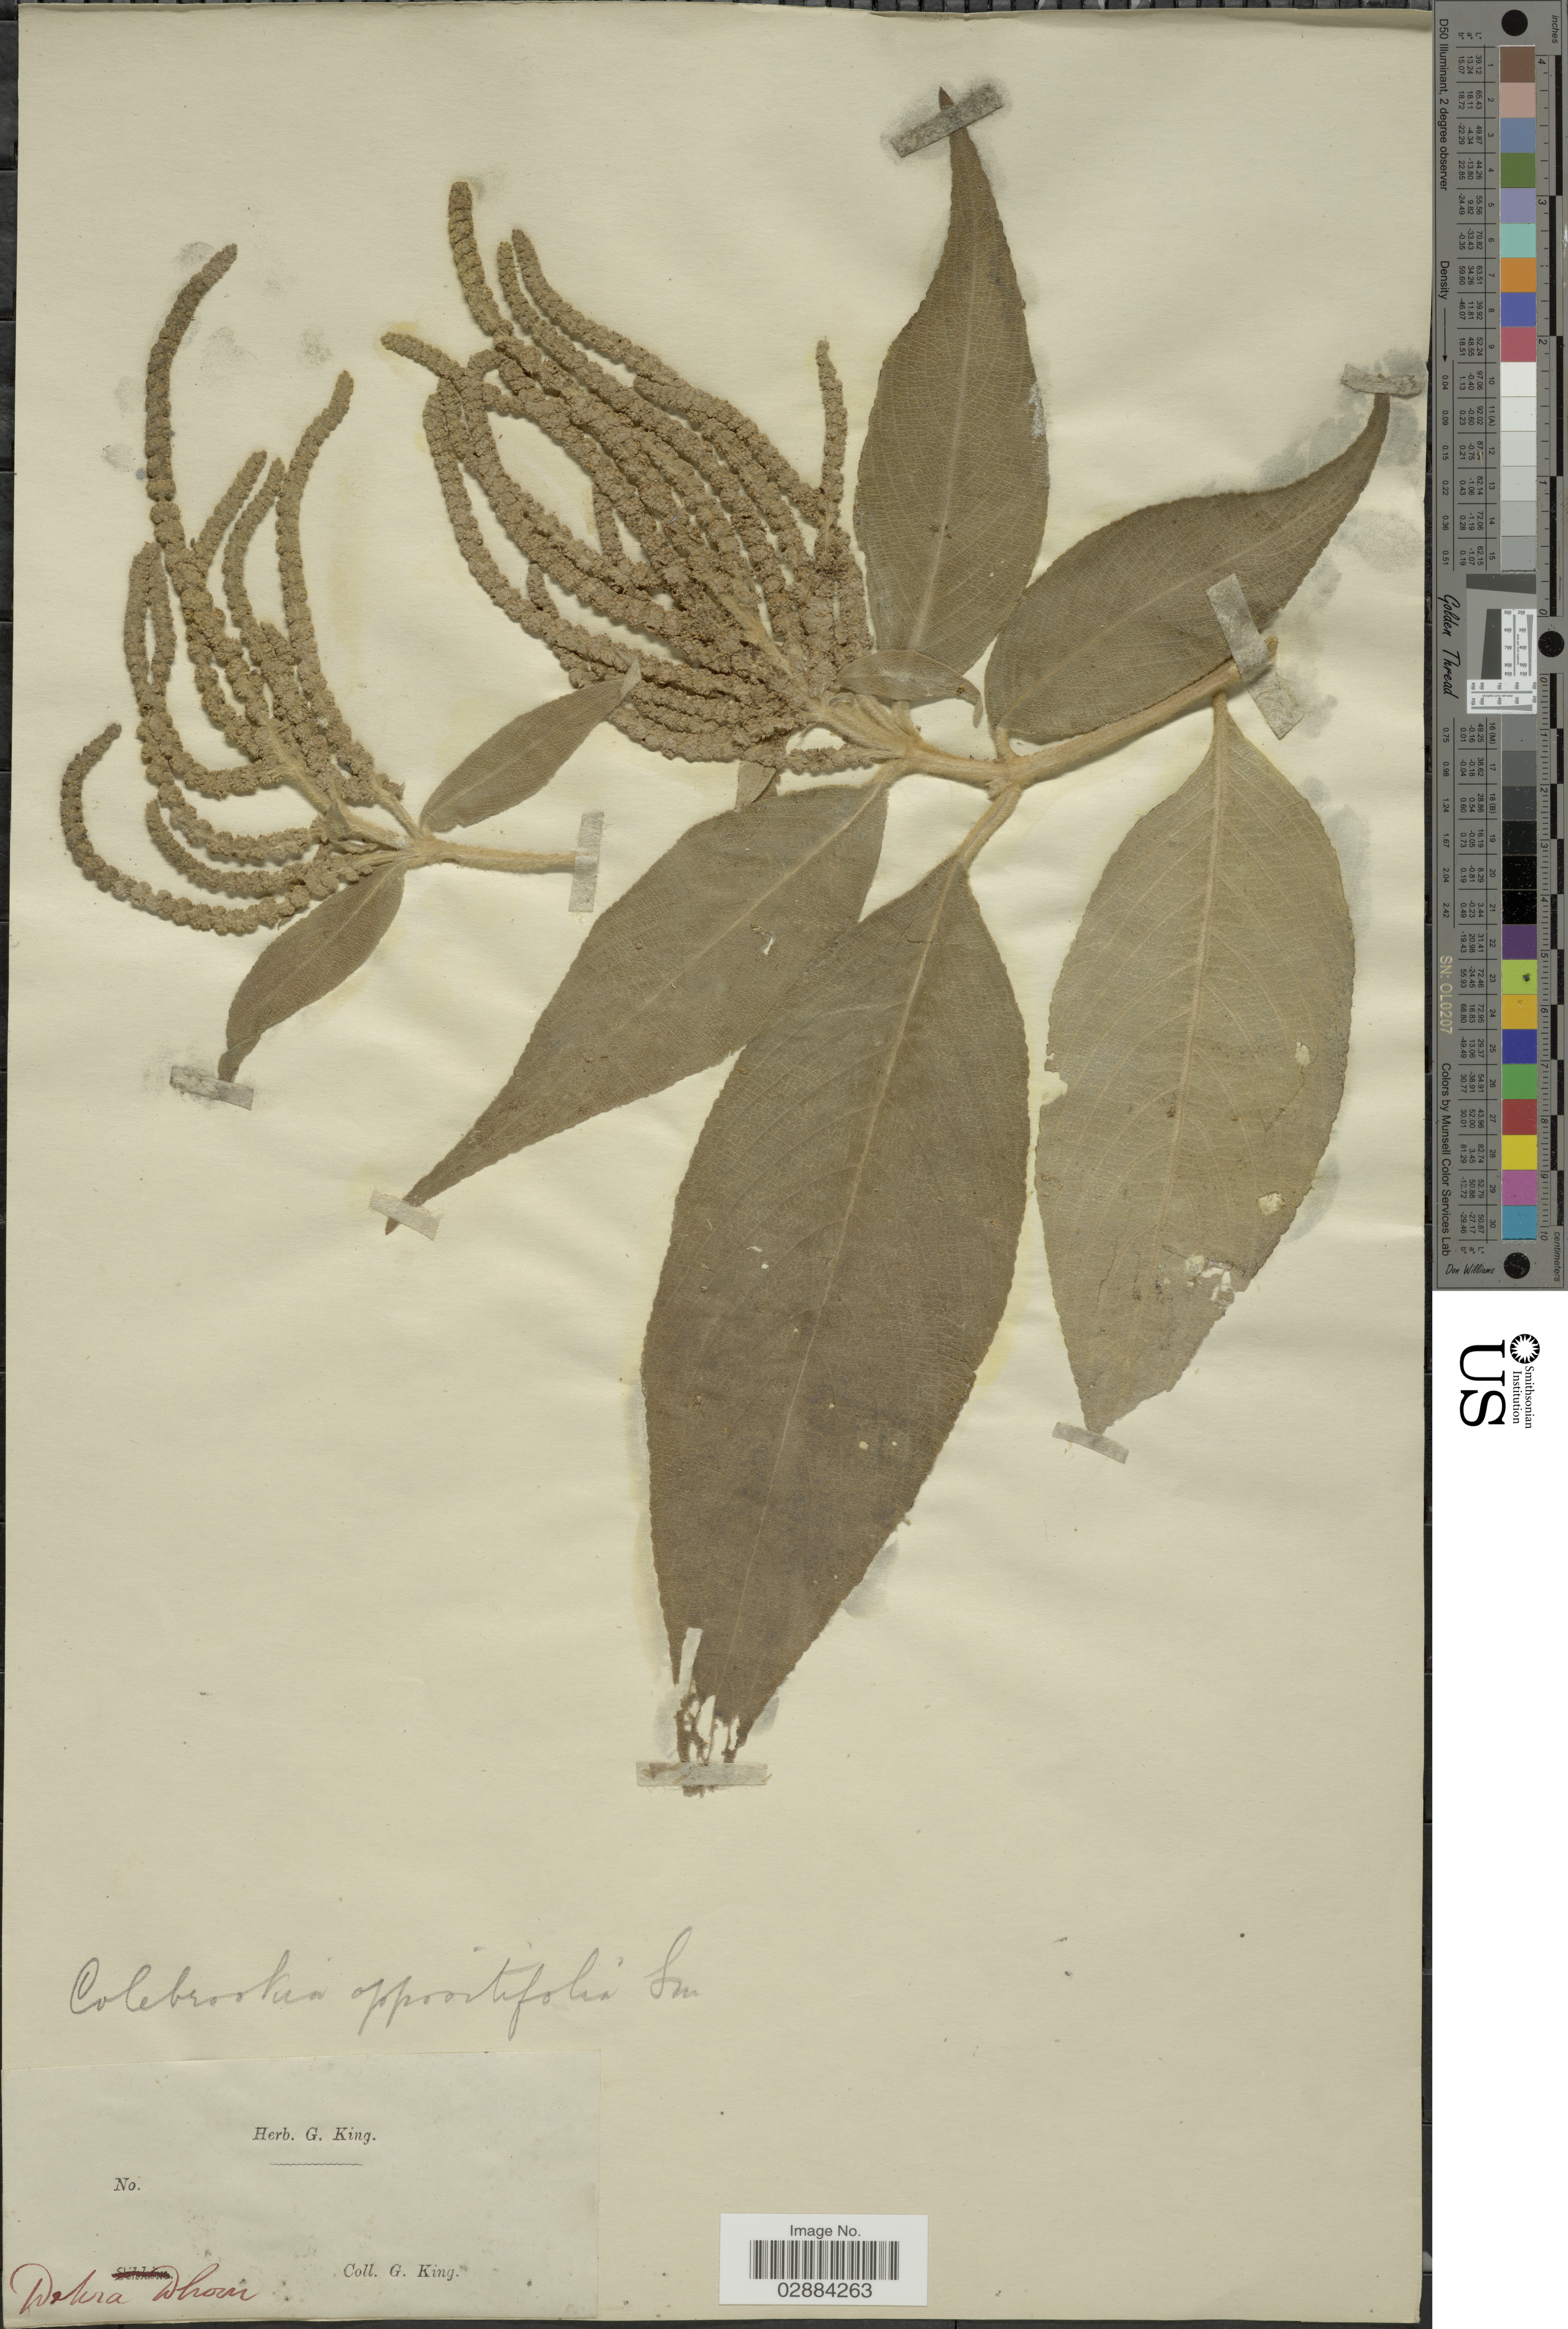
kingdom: Plantae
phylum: Tracheophyta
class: Magnoliopsida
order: Lamiales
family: Lamiaceae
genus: Colebrookea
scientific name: Colebrookea oppositifolia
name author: Small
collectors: G. King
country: India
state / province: Uttarakhand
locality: Dehra Dhoon.